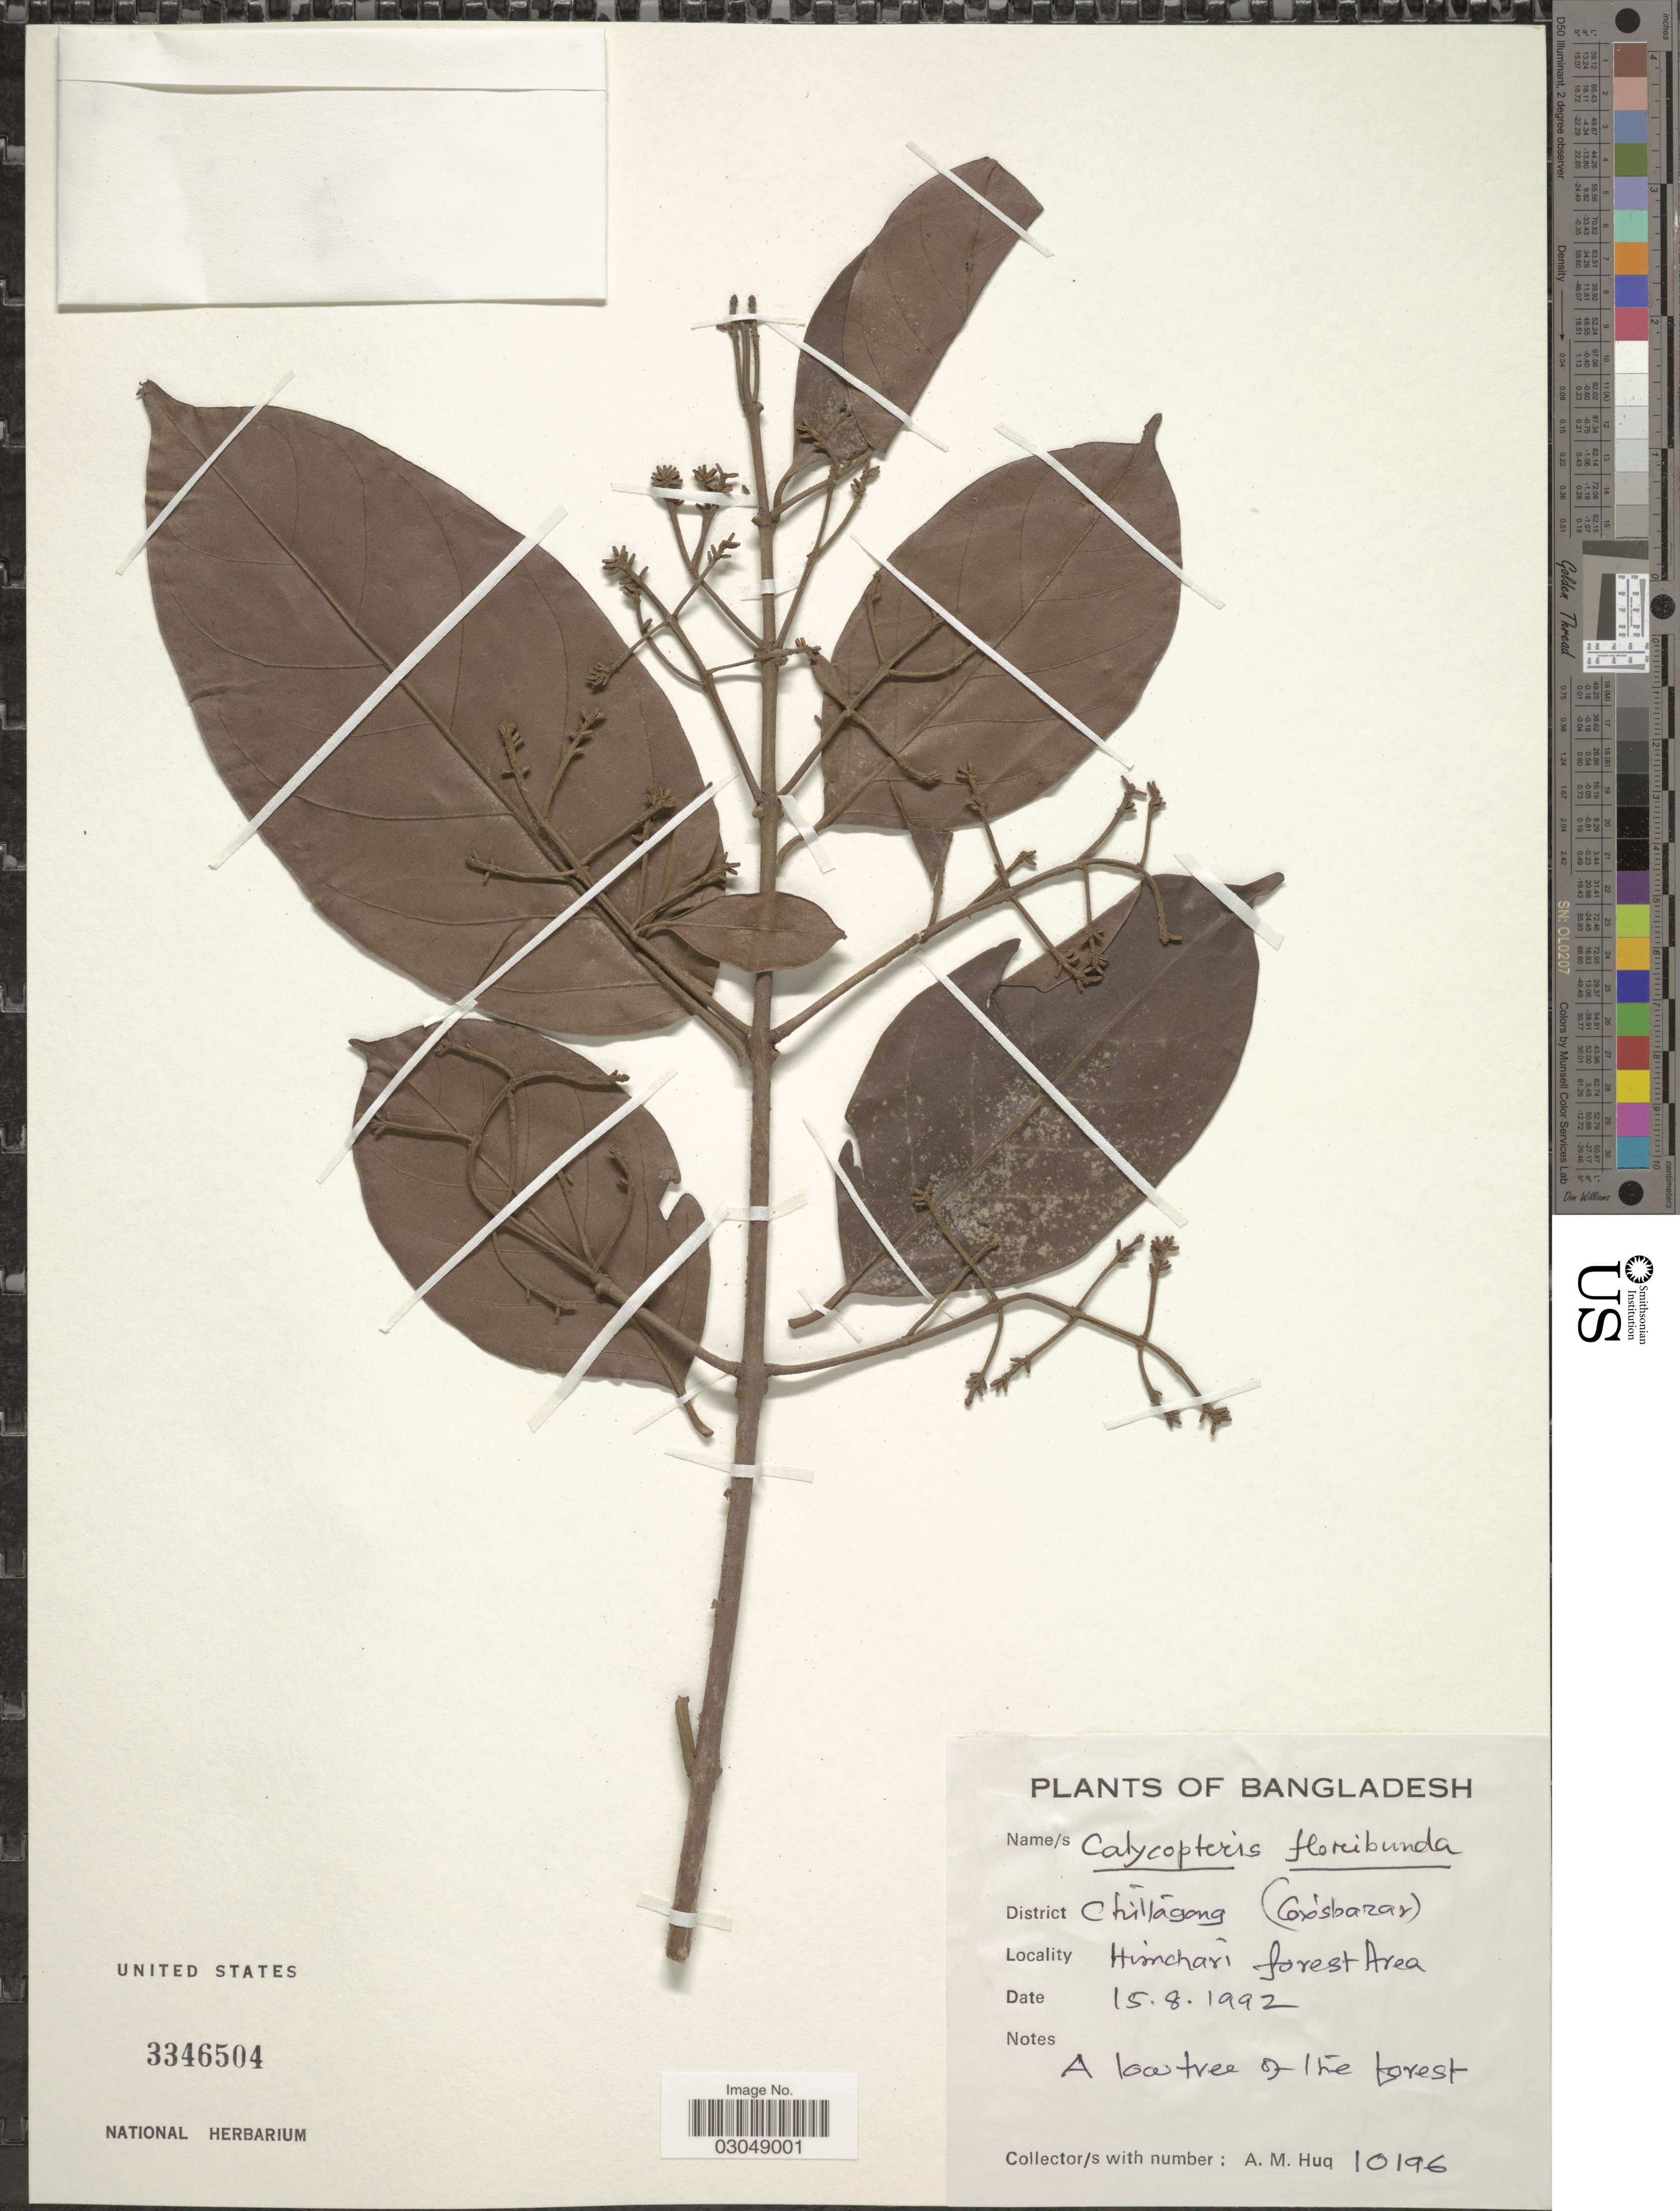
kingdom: Plantae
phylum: Tracheophyta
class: Magnoliopsida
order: Myrtales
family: Combretaceae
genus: Getonia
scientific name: Getonia floribunda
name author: Roxb.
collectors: A. M. Huq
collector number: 10196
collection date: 1992-08-15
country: Bangladesh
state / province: Chittagong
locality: District Chittágong, Himchari forest Area.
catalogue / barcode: US 3346504